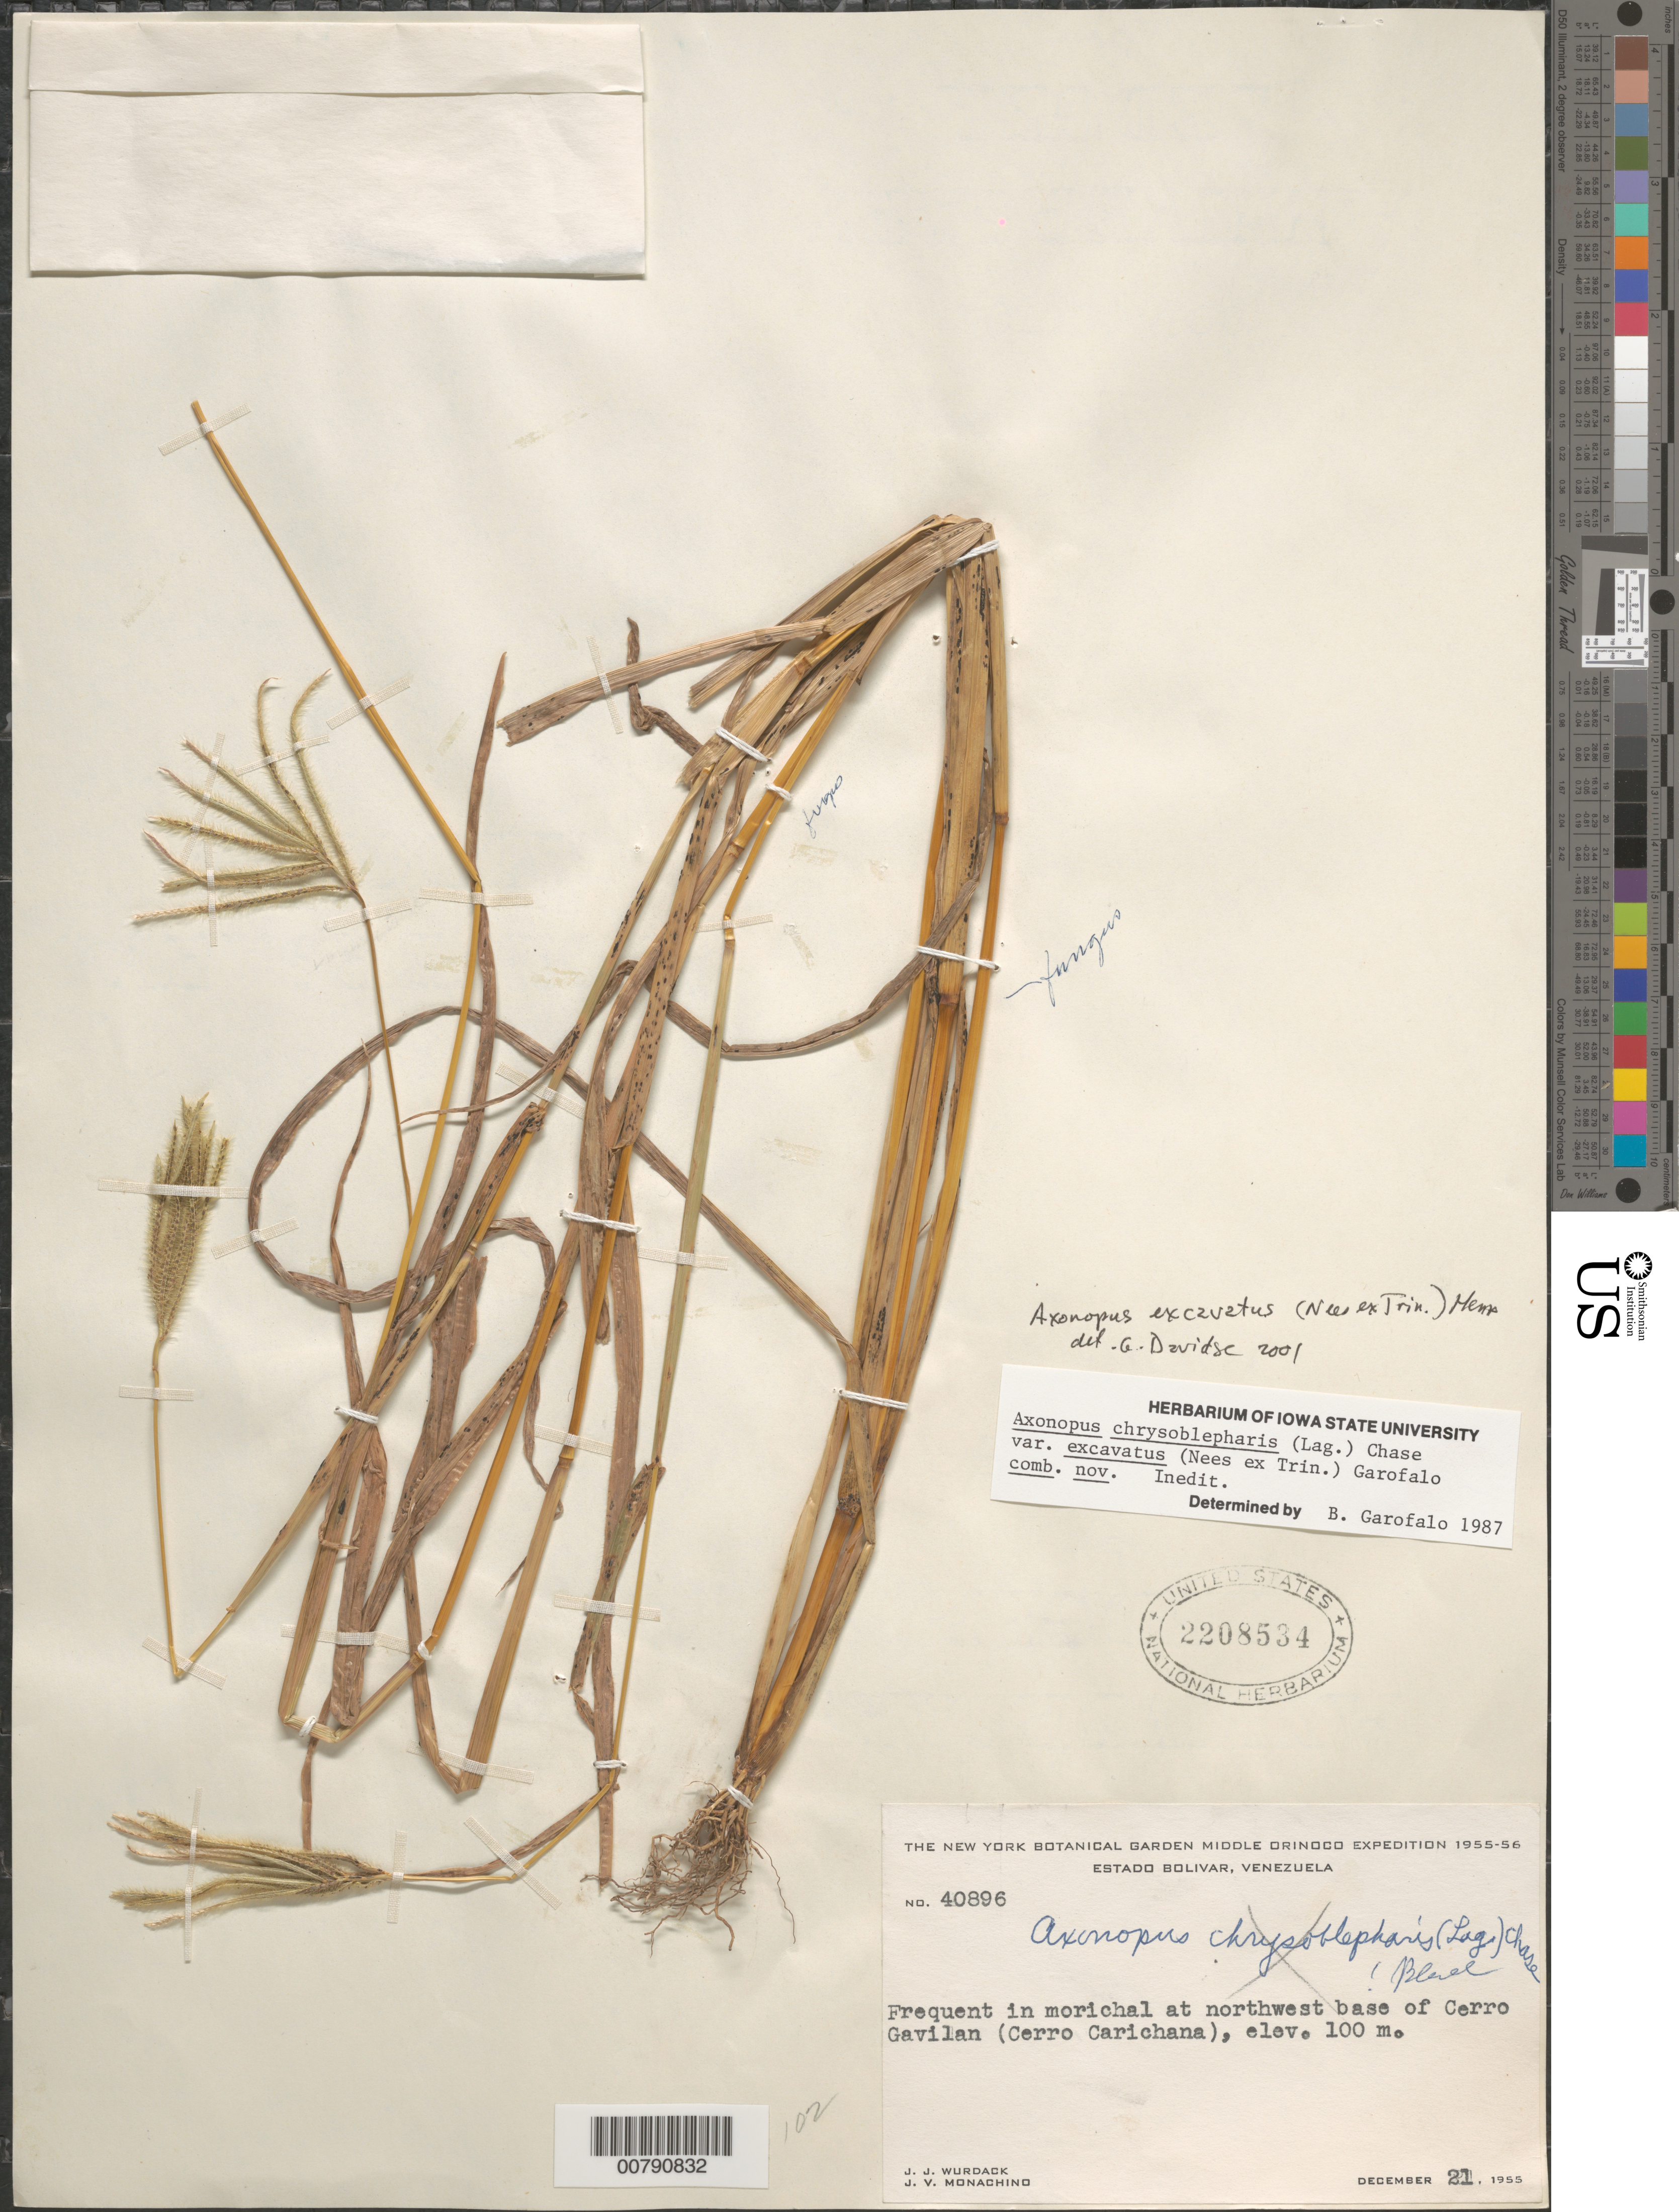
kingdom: Plantae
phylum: Tracheophyta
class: Liliopsida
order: Poales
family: Poaceae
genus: Axonopus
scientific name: Axonopus excavatus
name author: (Nees ex Trin.) Henr.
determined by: Davidse, Gerrit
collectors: J. J. Wurdack & J. V. Monachino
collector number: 40896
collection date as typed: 21-Dec-55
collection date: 1955-12-21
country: Venezuela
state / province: Bolívar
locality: Cerro Gavilan (Cerro Carichana), at northwest base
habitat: Morichal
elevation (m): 100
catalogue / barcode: US 2208534